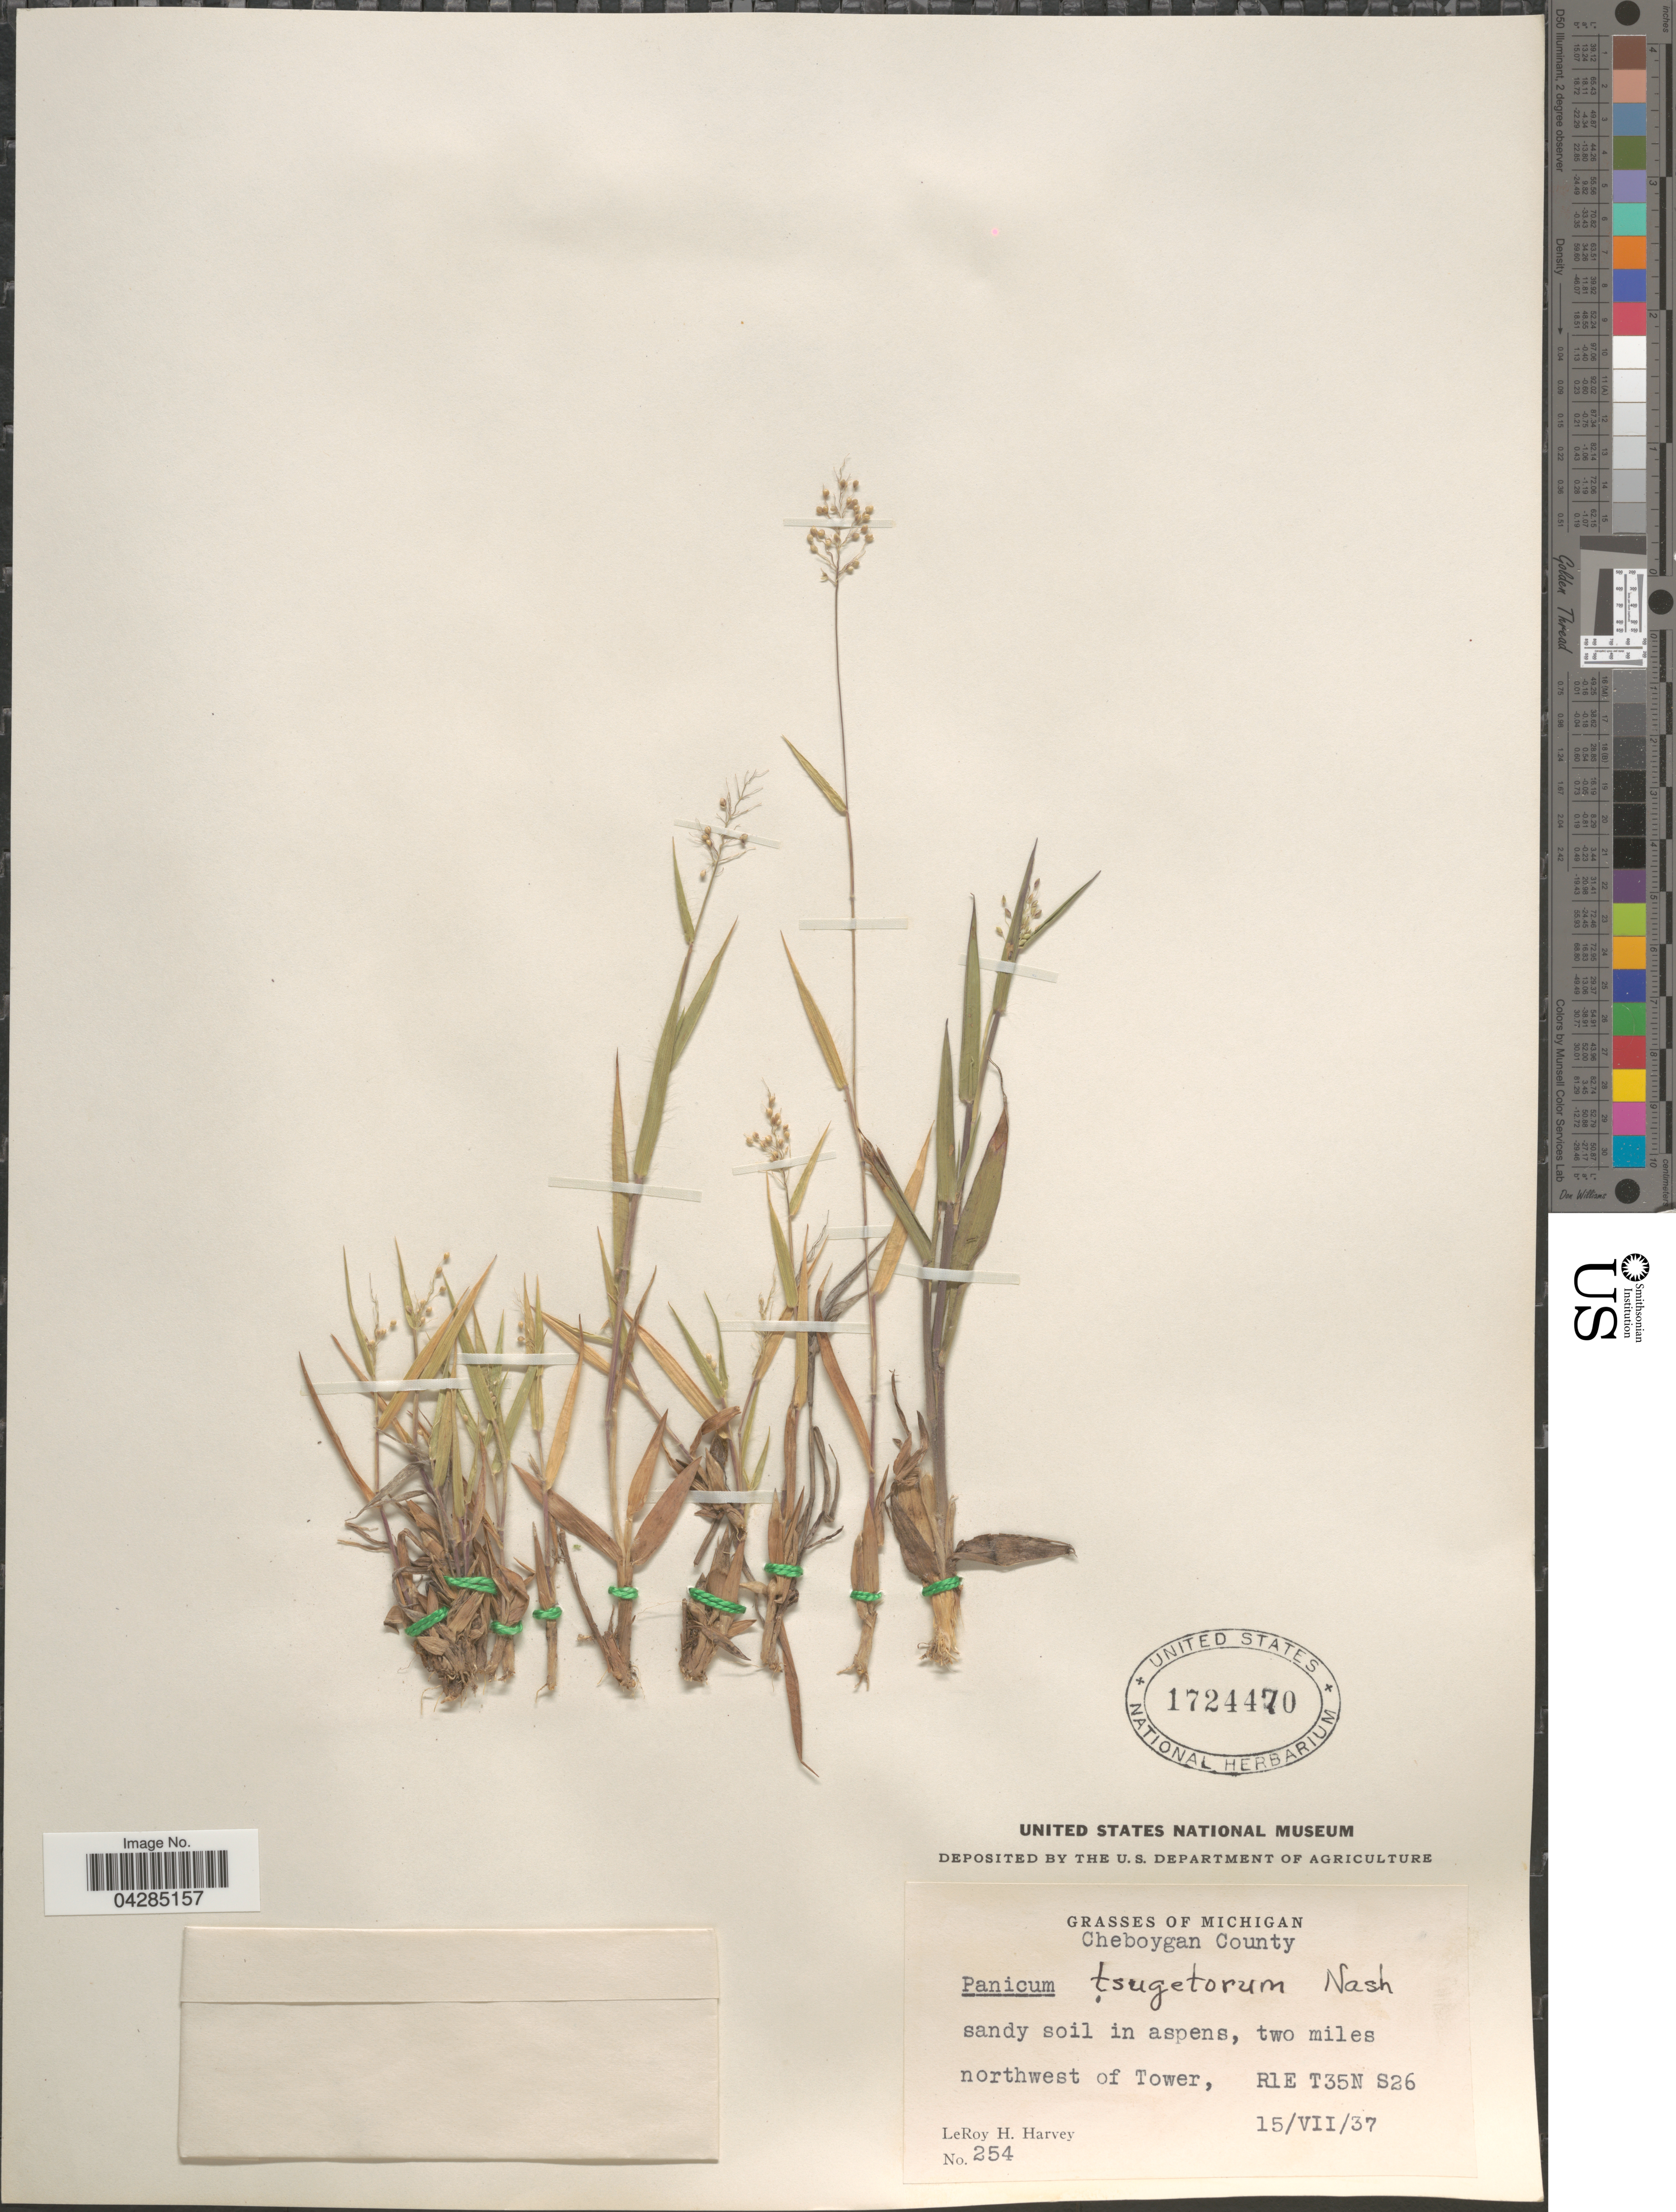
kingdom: Plantae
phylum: Tracheophyta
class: Liliopsida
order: Poales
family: Poaceae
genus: Dichanthelium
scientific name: Dichanthelium portoricense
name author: (Desv. ex Ham.) B.F. Hansen & Wunderlin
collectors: L. H. Harvey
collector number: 254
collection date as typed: Transcribed d/m/y: 15/7/37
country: United States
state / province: Michigan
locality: Cheboygan County. Two miles northwest of Tower, R1E T35N S26.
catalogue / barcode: US 1724470